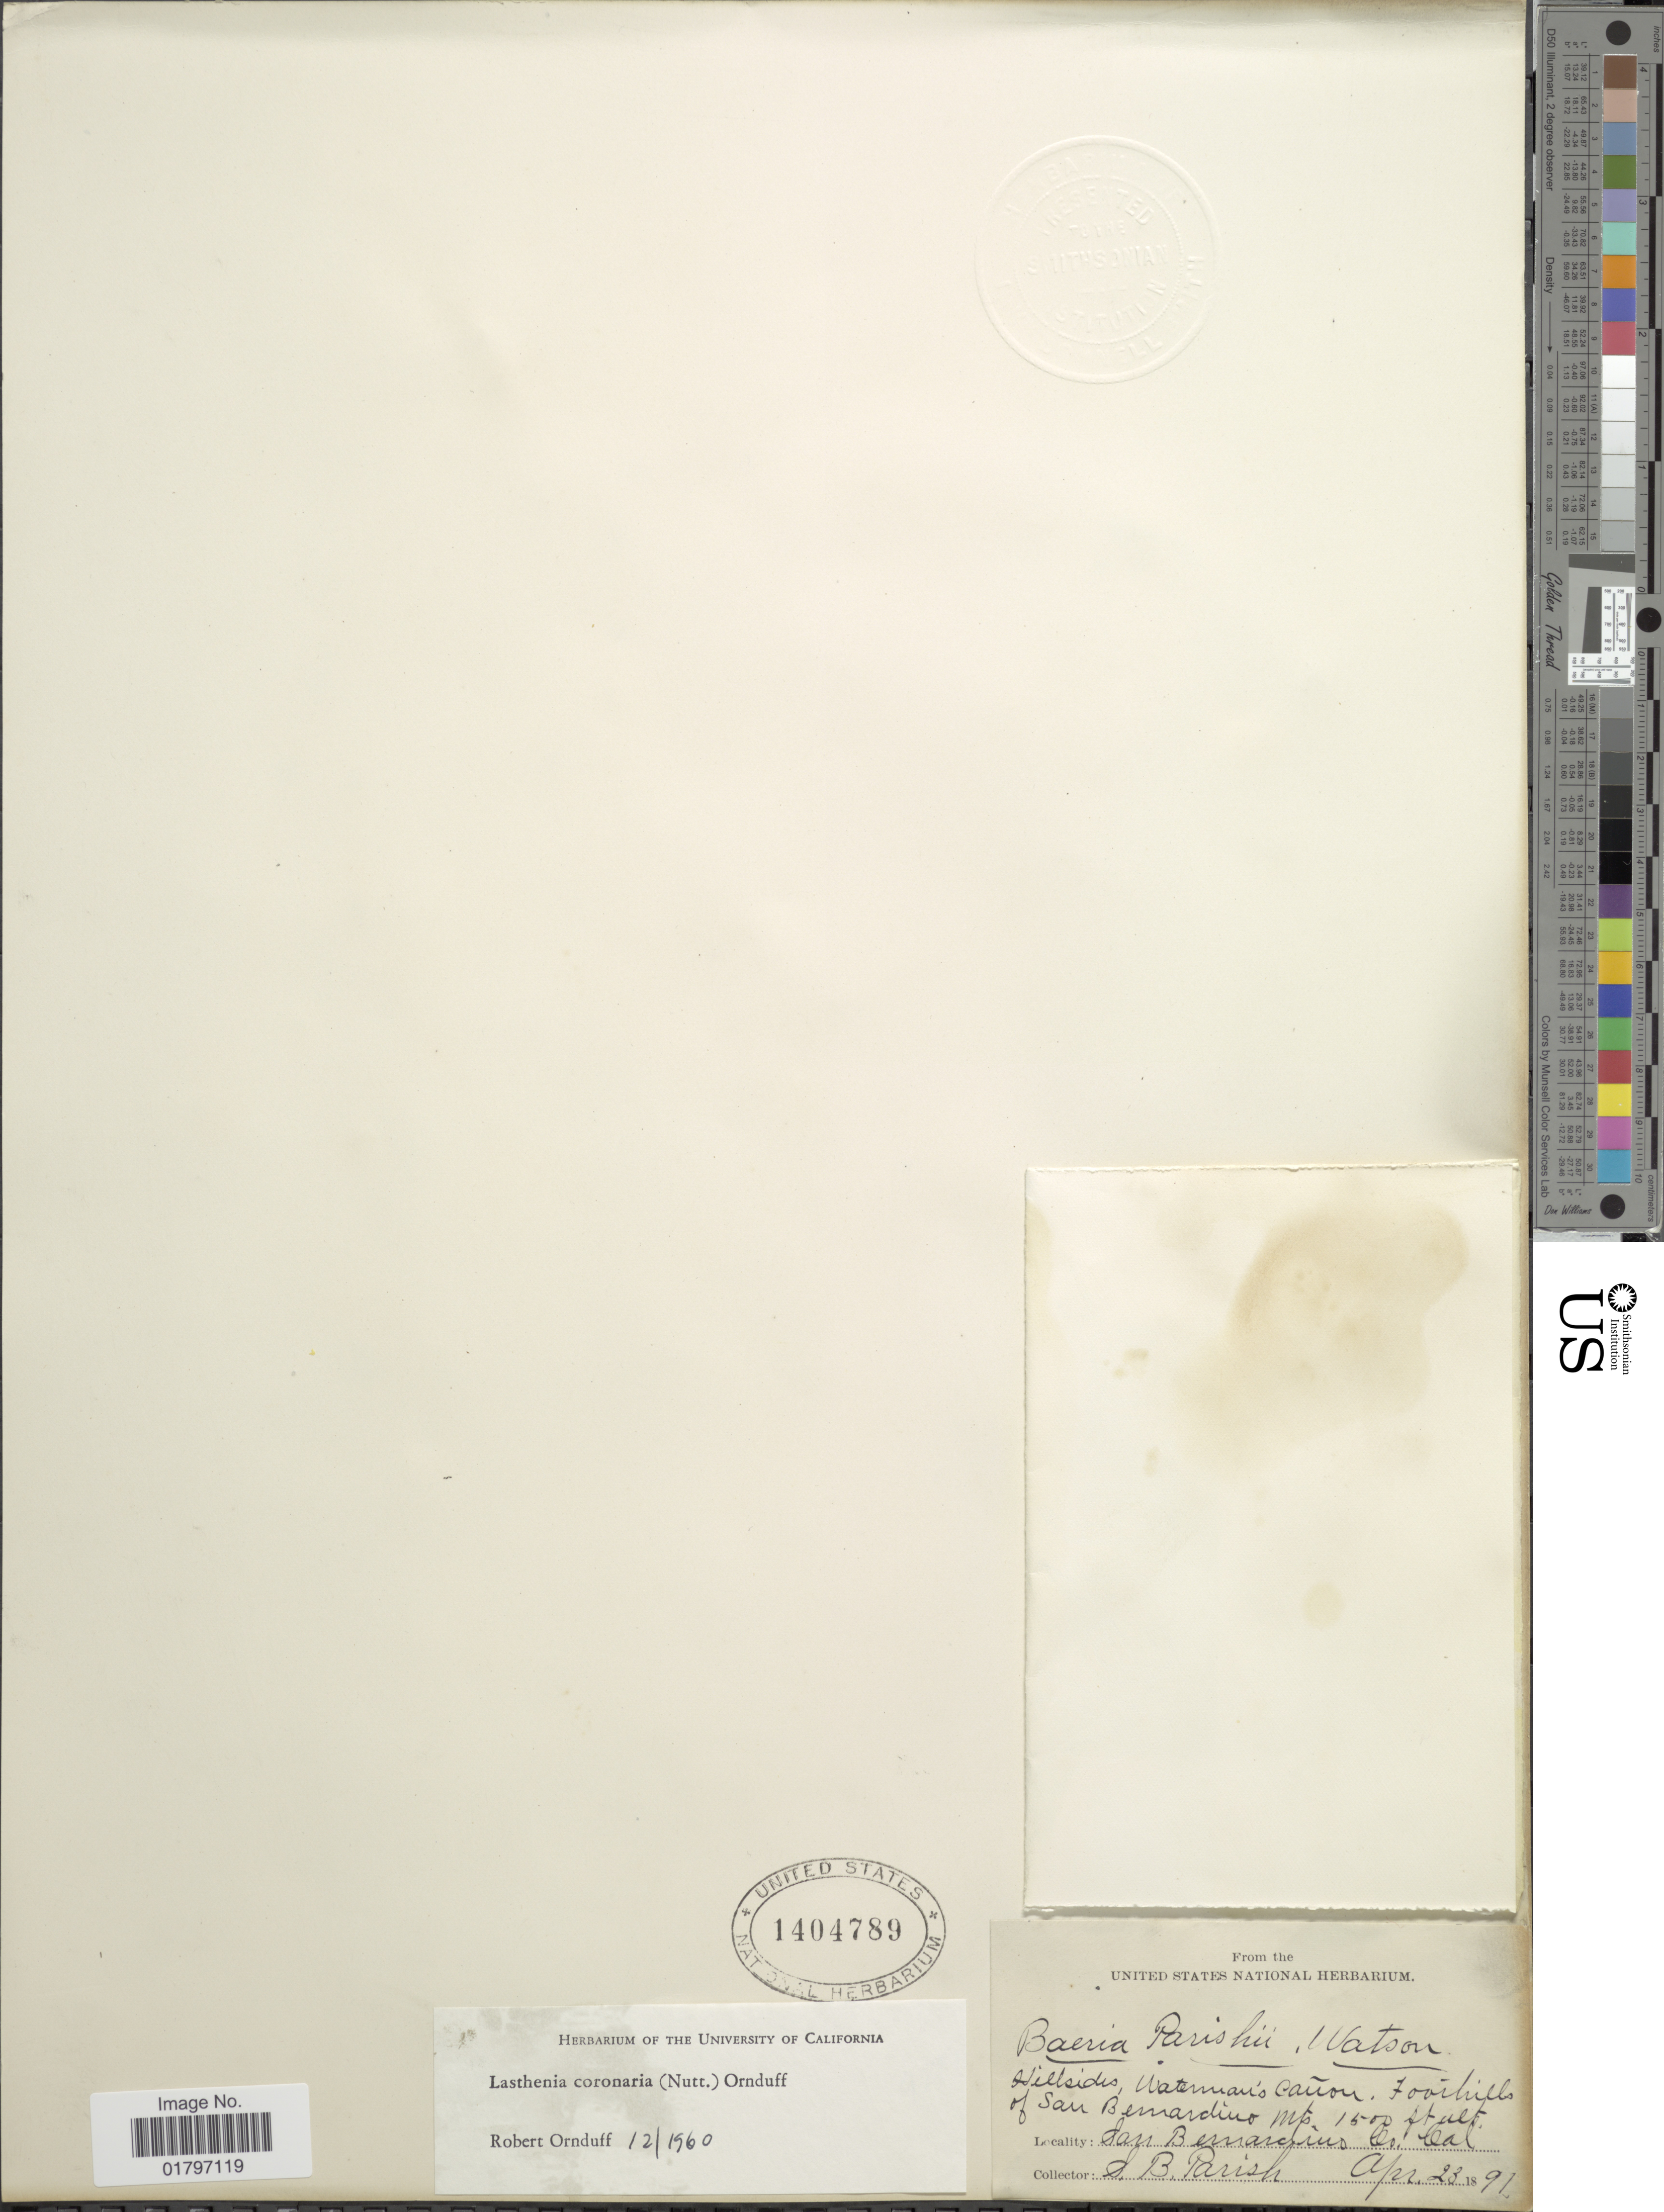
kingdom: Plantae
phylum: Tracheophyta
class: Magnoliopsida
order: Asterales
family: Asteraceae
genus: Lasthenia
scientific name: Lasthenia coronaria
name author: (Nutt.) Ornduff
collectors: S. B. Parish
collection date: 1891-04-23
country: United States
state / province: California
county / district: San Bernardino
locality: Hillsides, Waterman's Cañon. Foothills of San Bernardino Mts. San Bernardino Co. Cal.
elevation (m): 457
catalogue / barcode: US 1404789